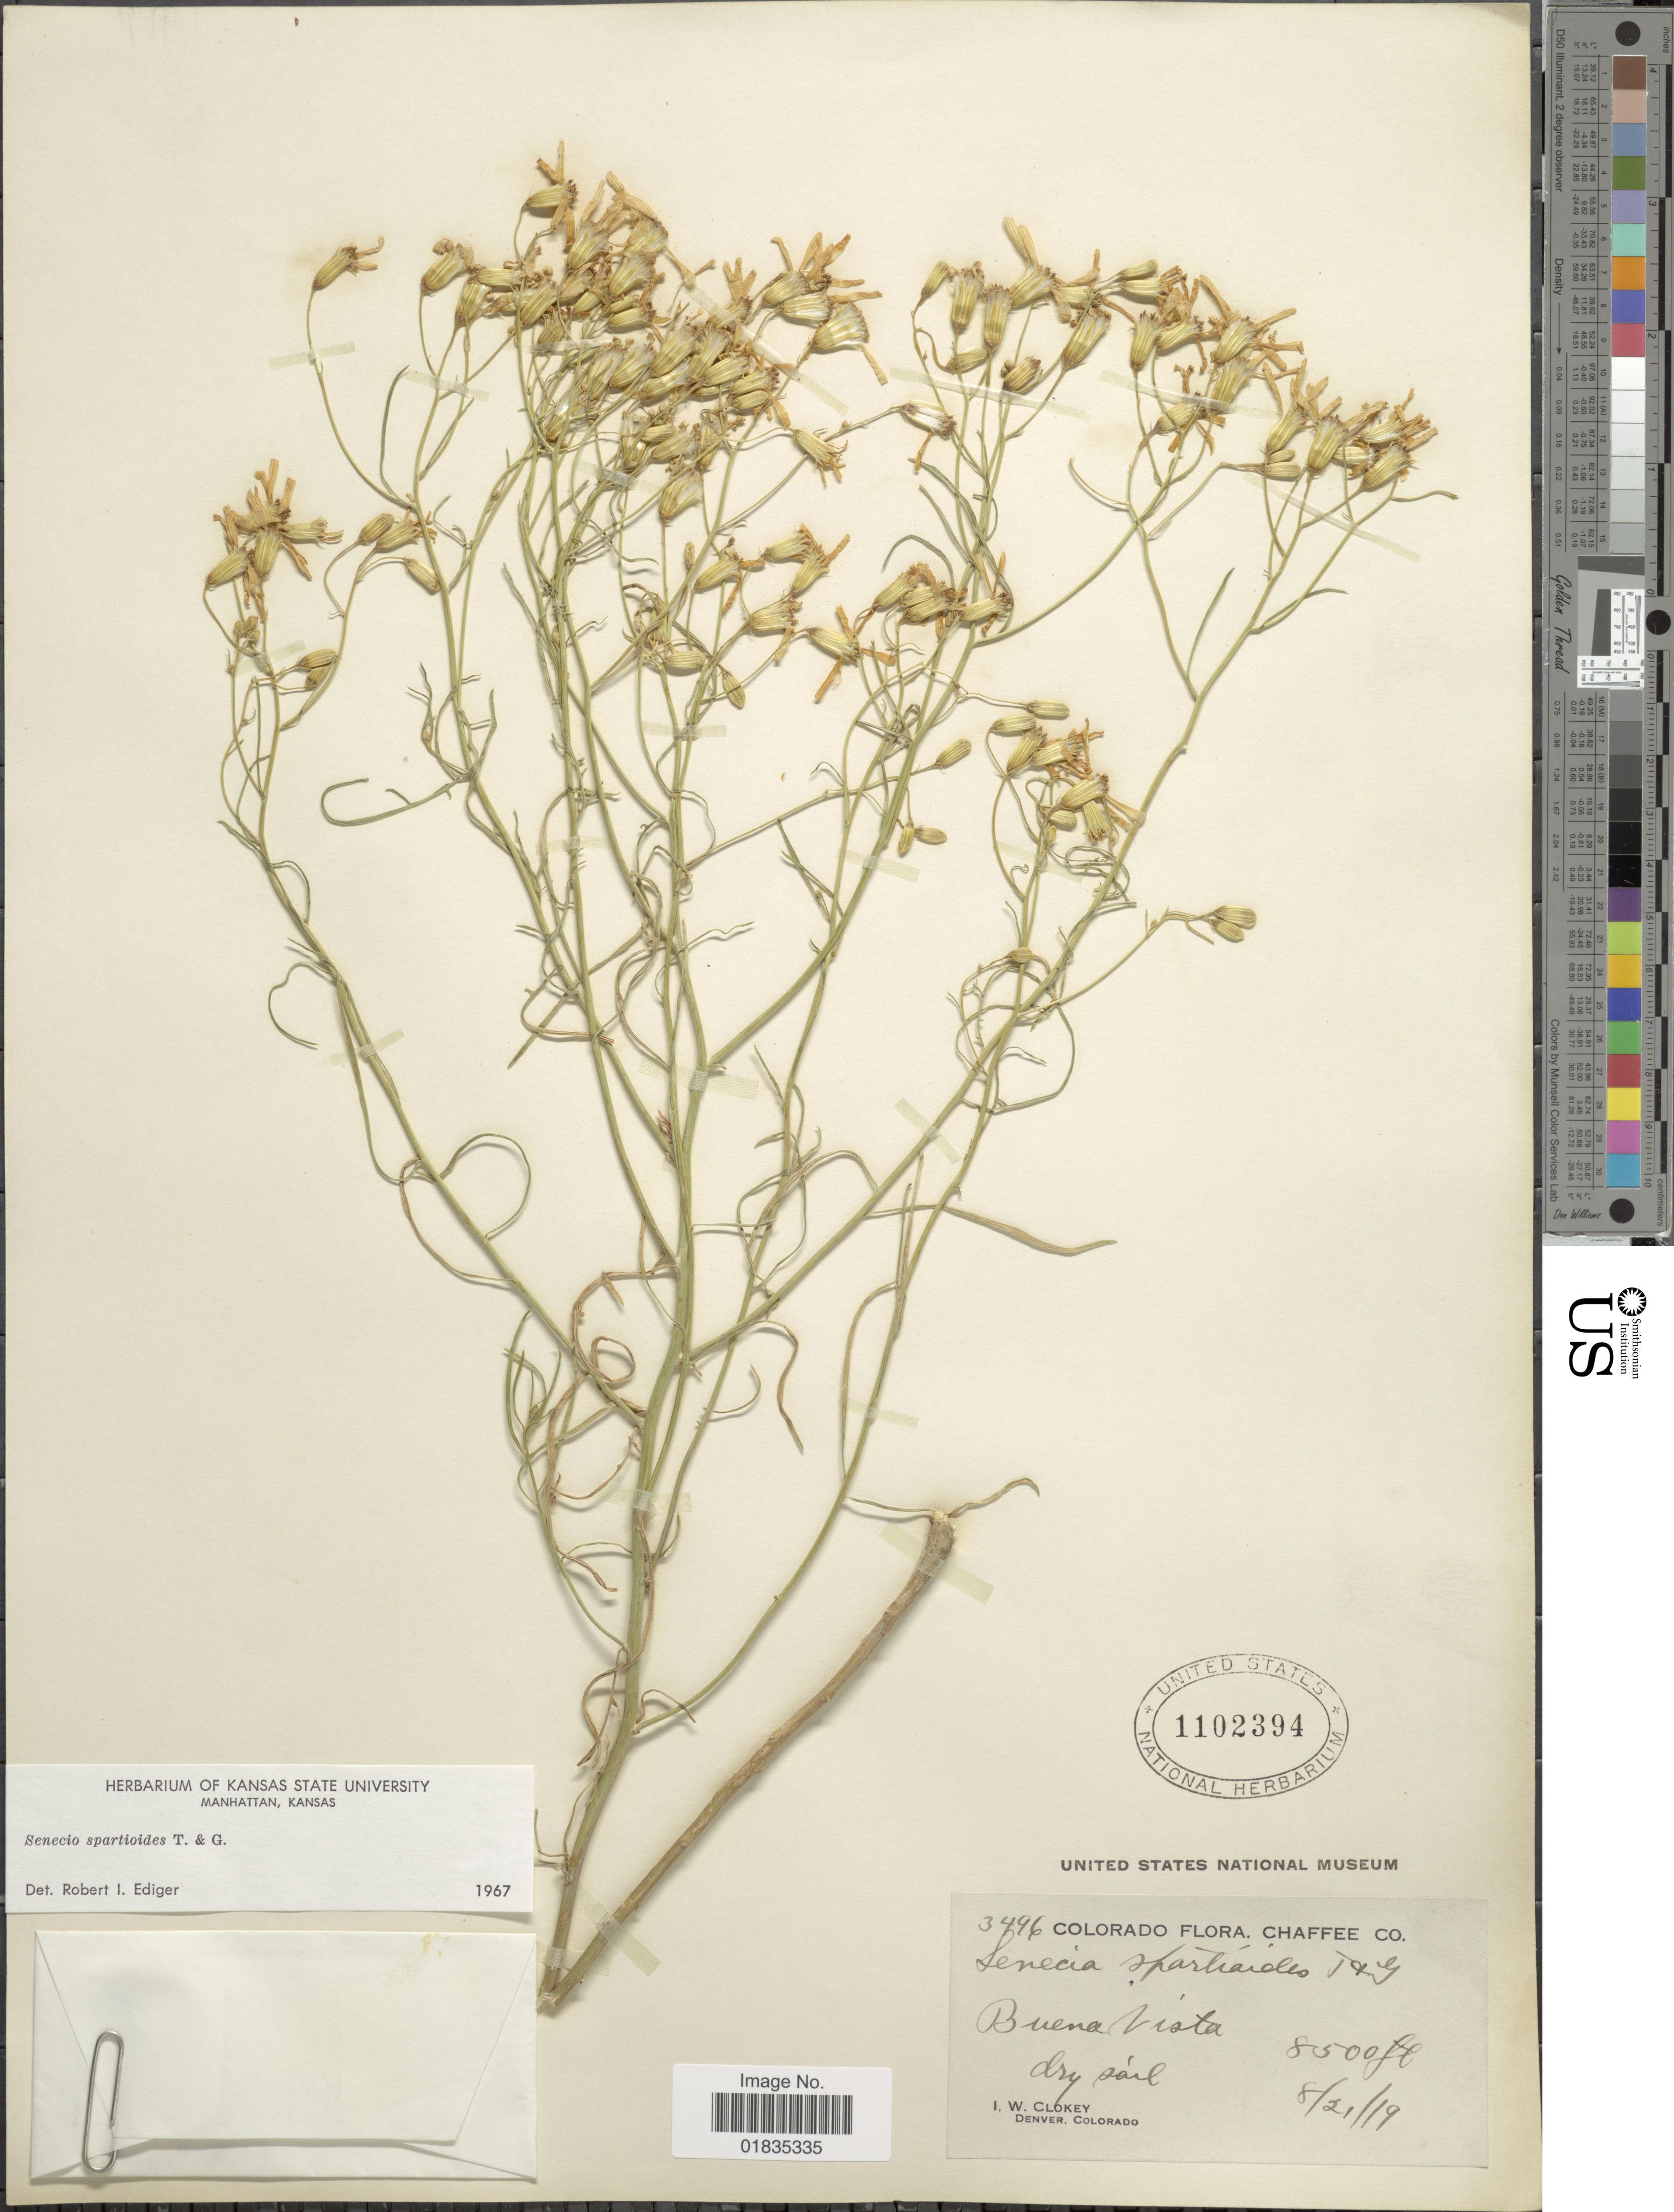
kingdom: Plantae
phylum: Tracheophyta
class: Magnoliopsida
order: Asterales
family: Asteraceae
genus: Senecio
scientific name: Senecio spartioides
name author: Torr. & A. Gray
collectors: I. W. Clokey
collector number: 3496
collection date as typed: Transcribed d/m/y: 21/8/19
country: United States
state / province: Colorado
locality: Chaffee Co., Buena Vista.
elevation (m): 2591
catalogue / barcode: US 1102394